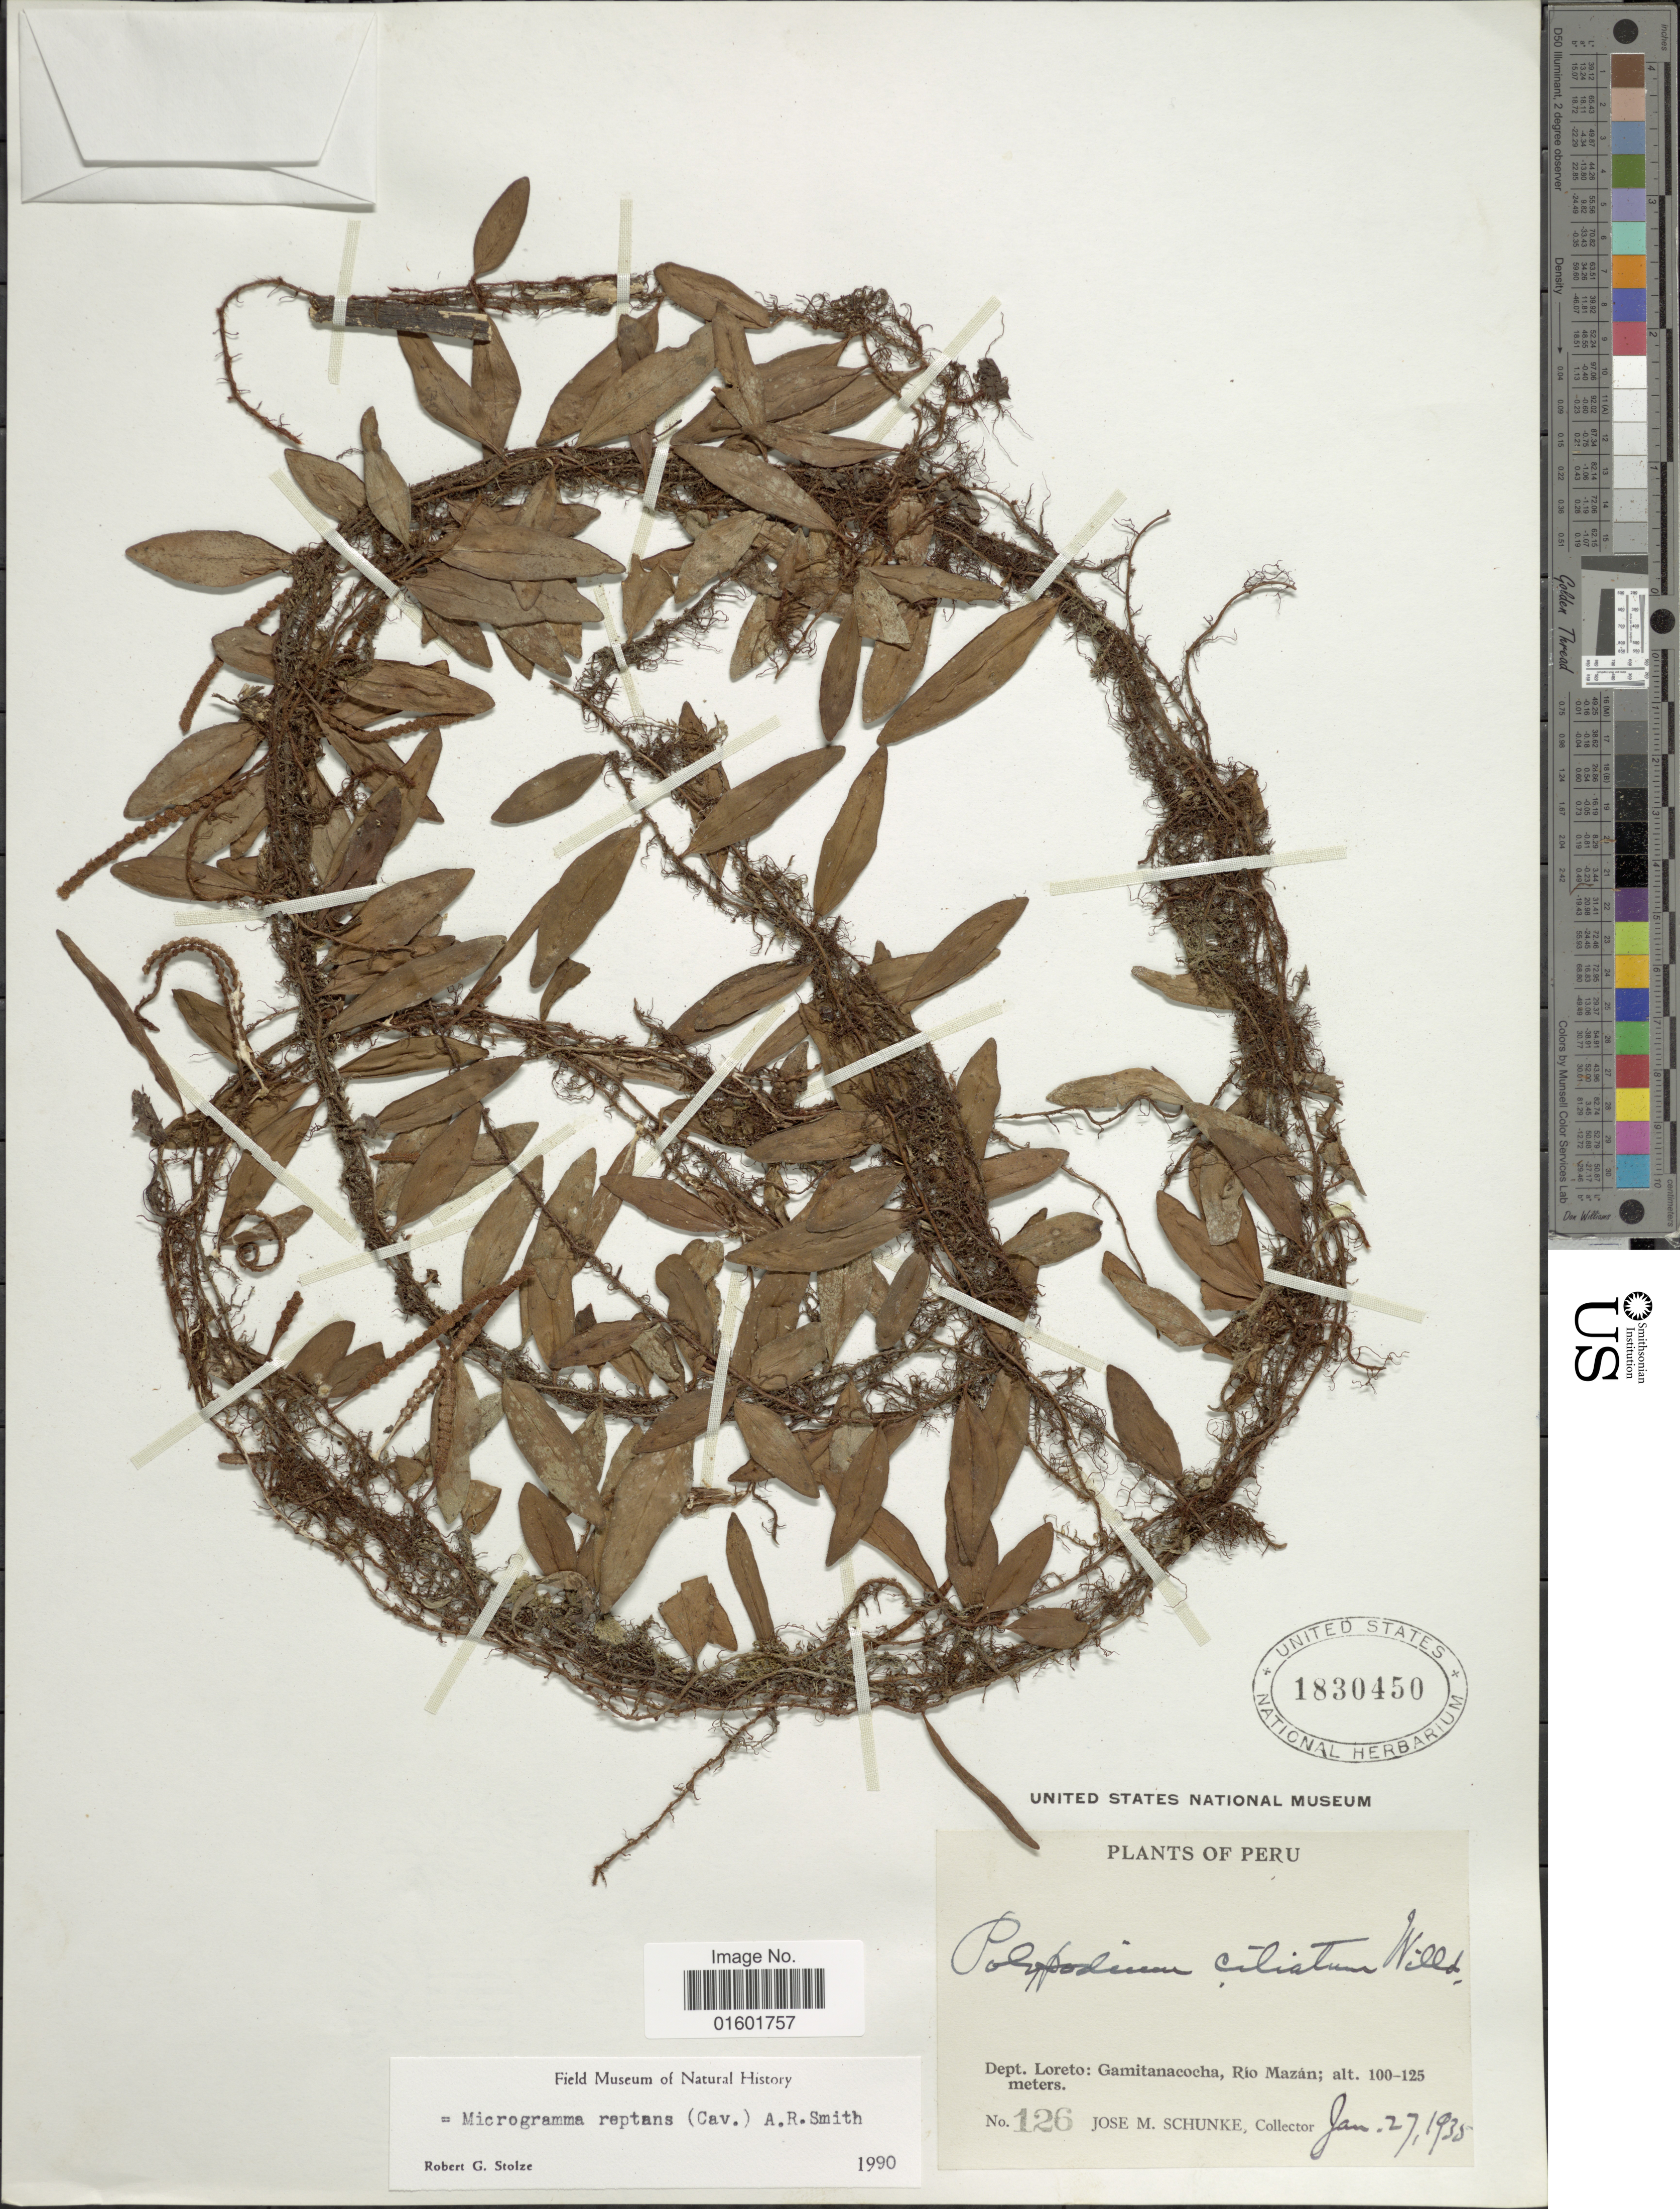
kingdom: Plantae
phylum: Tracheophyta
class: Polypodiopsida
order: Polypodiales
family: Polypodiaceae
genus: Microgramma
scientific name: Microgramma reptans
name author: (Cav.) A.R. Sm.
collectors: J. M. Schunke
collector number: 126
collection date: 1935-01-27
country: Peru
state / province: Loreto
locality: Gamitanacocha, Rio Mazan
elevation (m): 100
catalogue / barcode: US 1830450